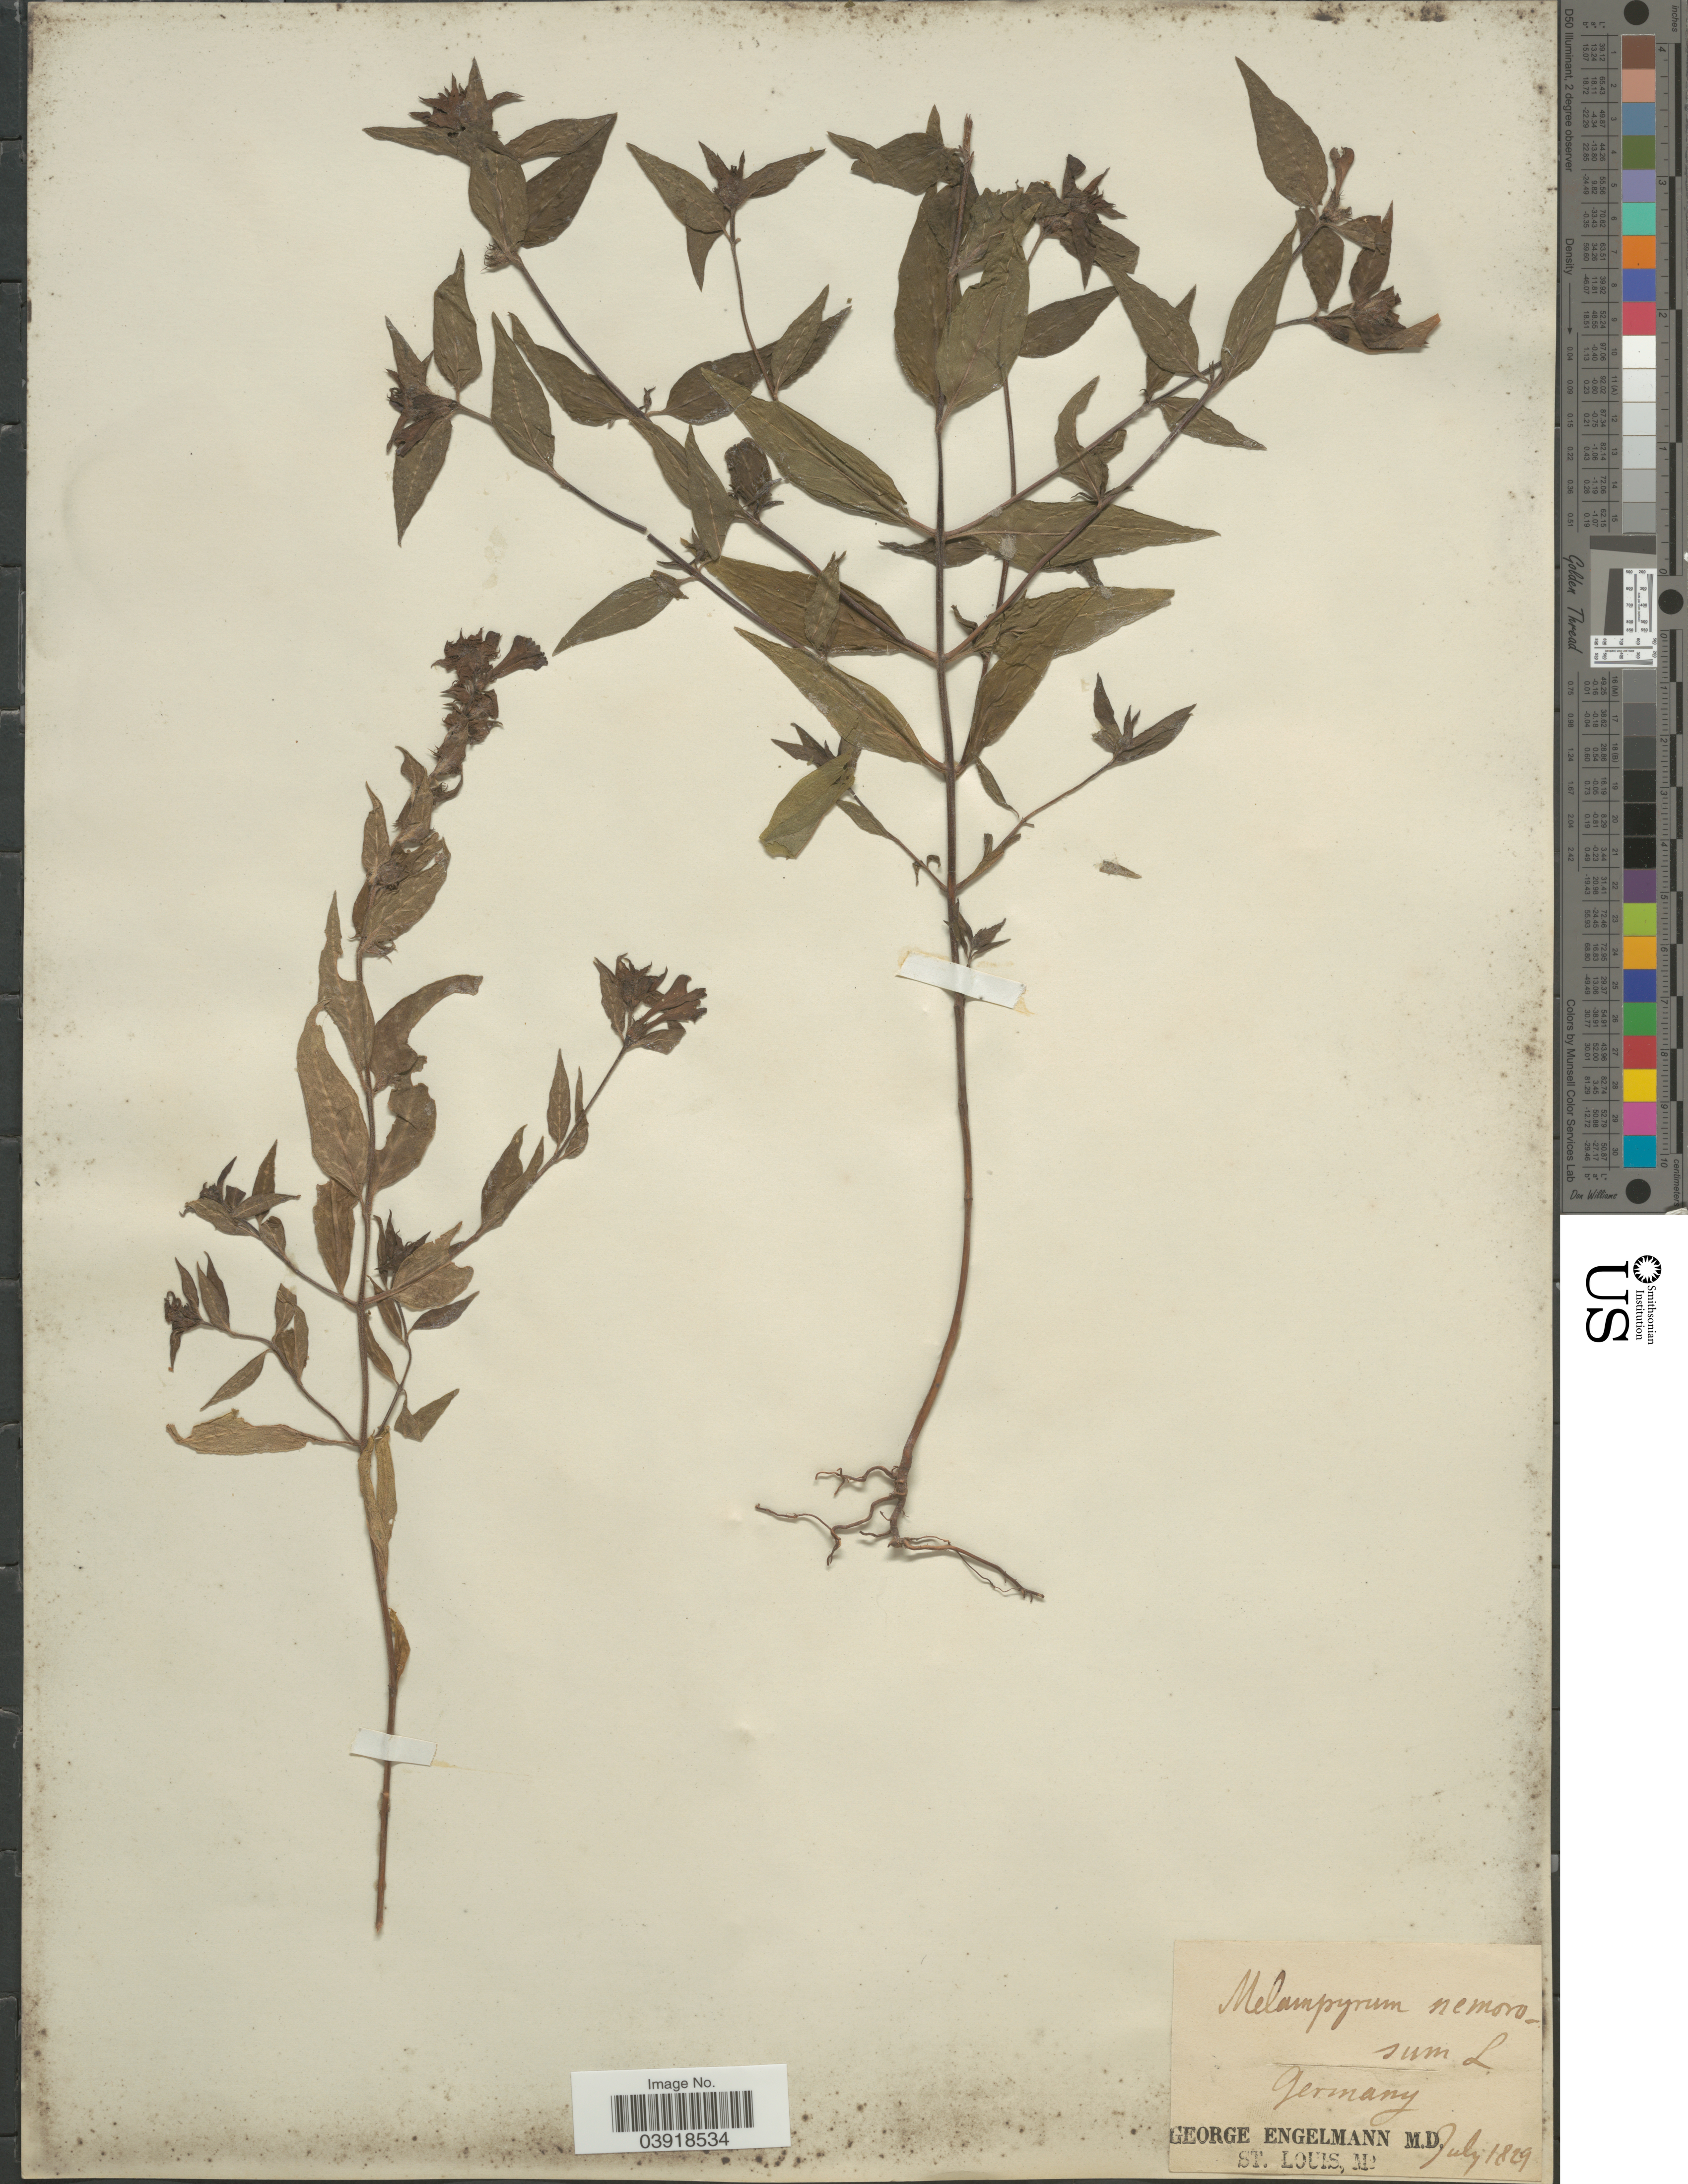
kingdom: Plantae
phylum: Tracheophyta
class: Magnoliopsida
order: Lamiales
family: Orobanchaceae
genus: Melampyrum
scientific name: Melampyrum nemorosum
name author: Baumg.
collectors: G. Engelmann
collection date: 1829-07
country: Germany